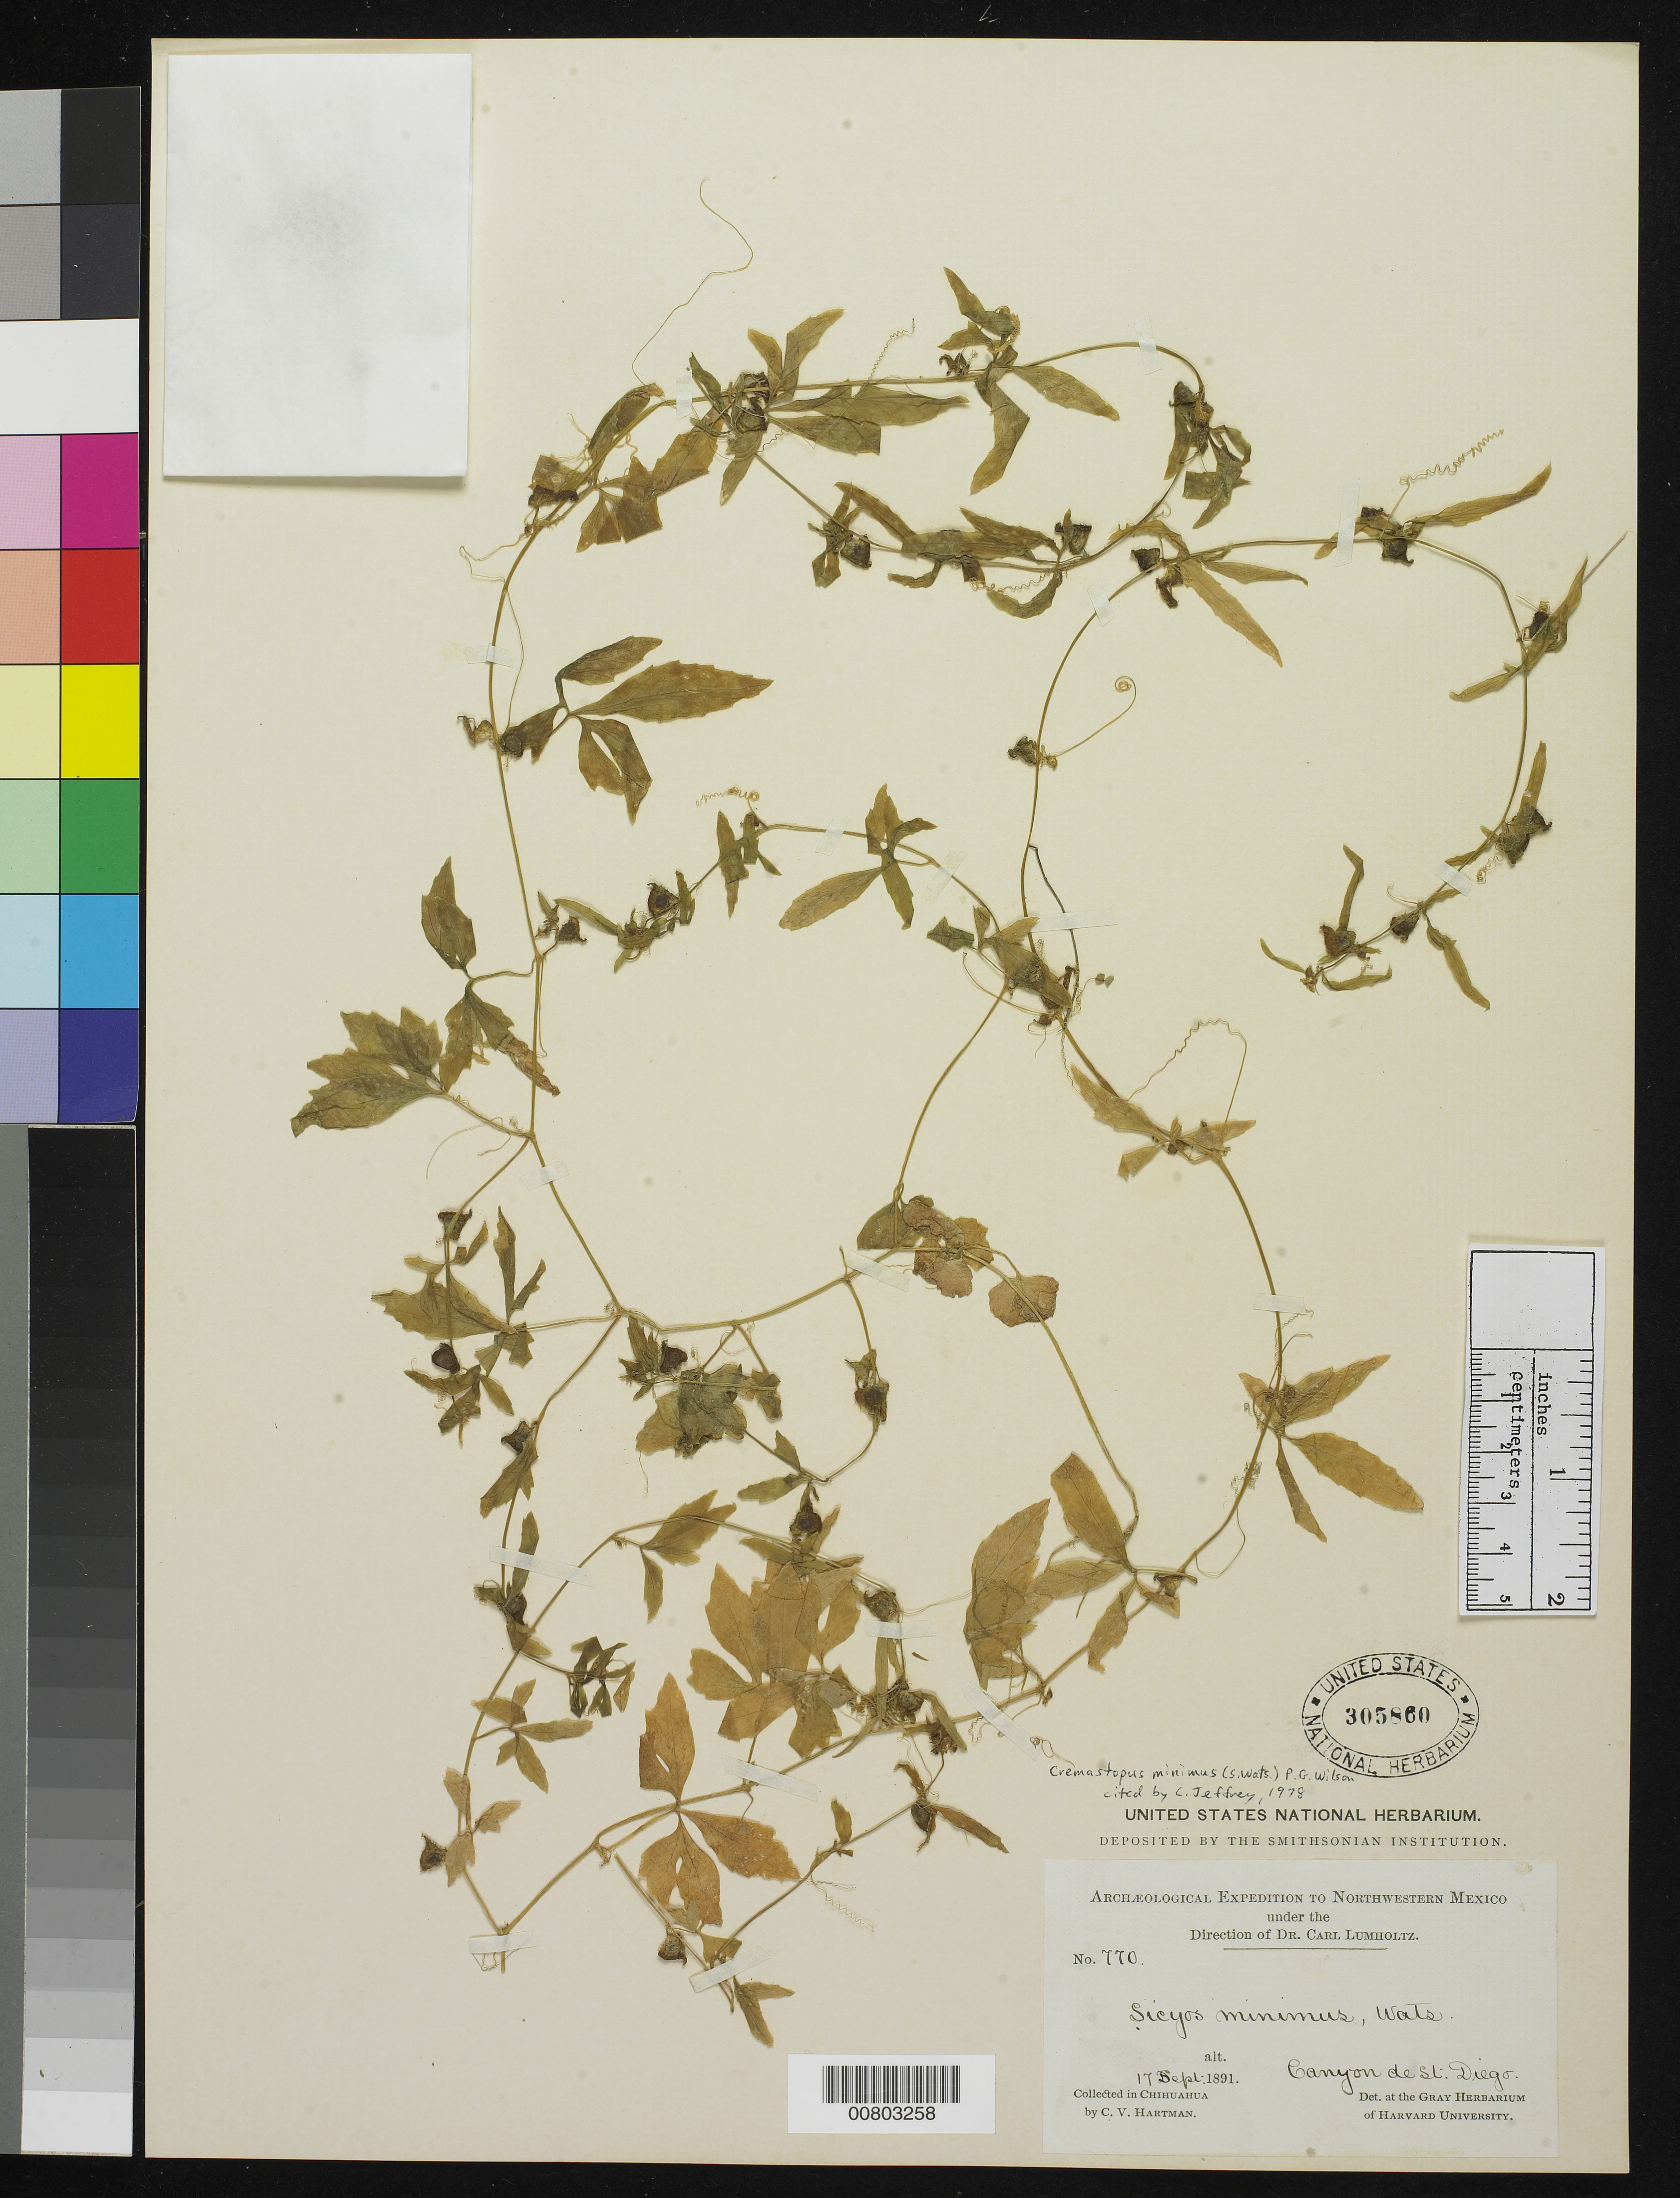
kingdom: Plantae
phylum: Tracheophyta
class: Magnoliopsida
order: Cucurbitales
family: Cucurbitaceae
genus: Cremastopus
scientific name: Cremastopus minimus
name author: (S. Watson) Paul G. Wilson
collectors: C. V. Hartman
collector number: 770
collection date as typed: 17 Sep 1891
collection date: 1891-09-17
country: Mexico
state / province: Chihuahua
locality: Canyon de St. Diego, Chihuahua.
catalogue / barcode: US 305860